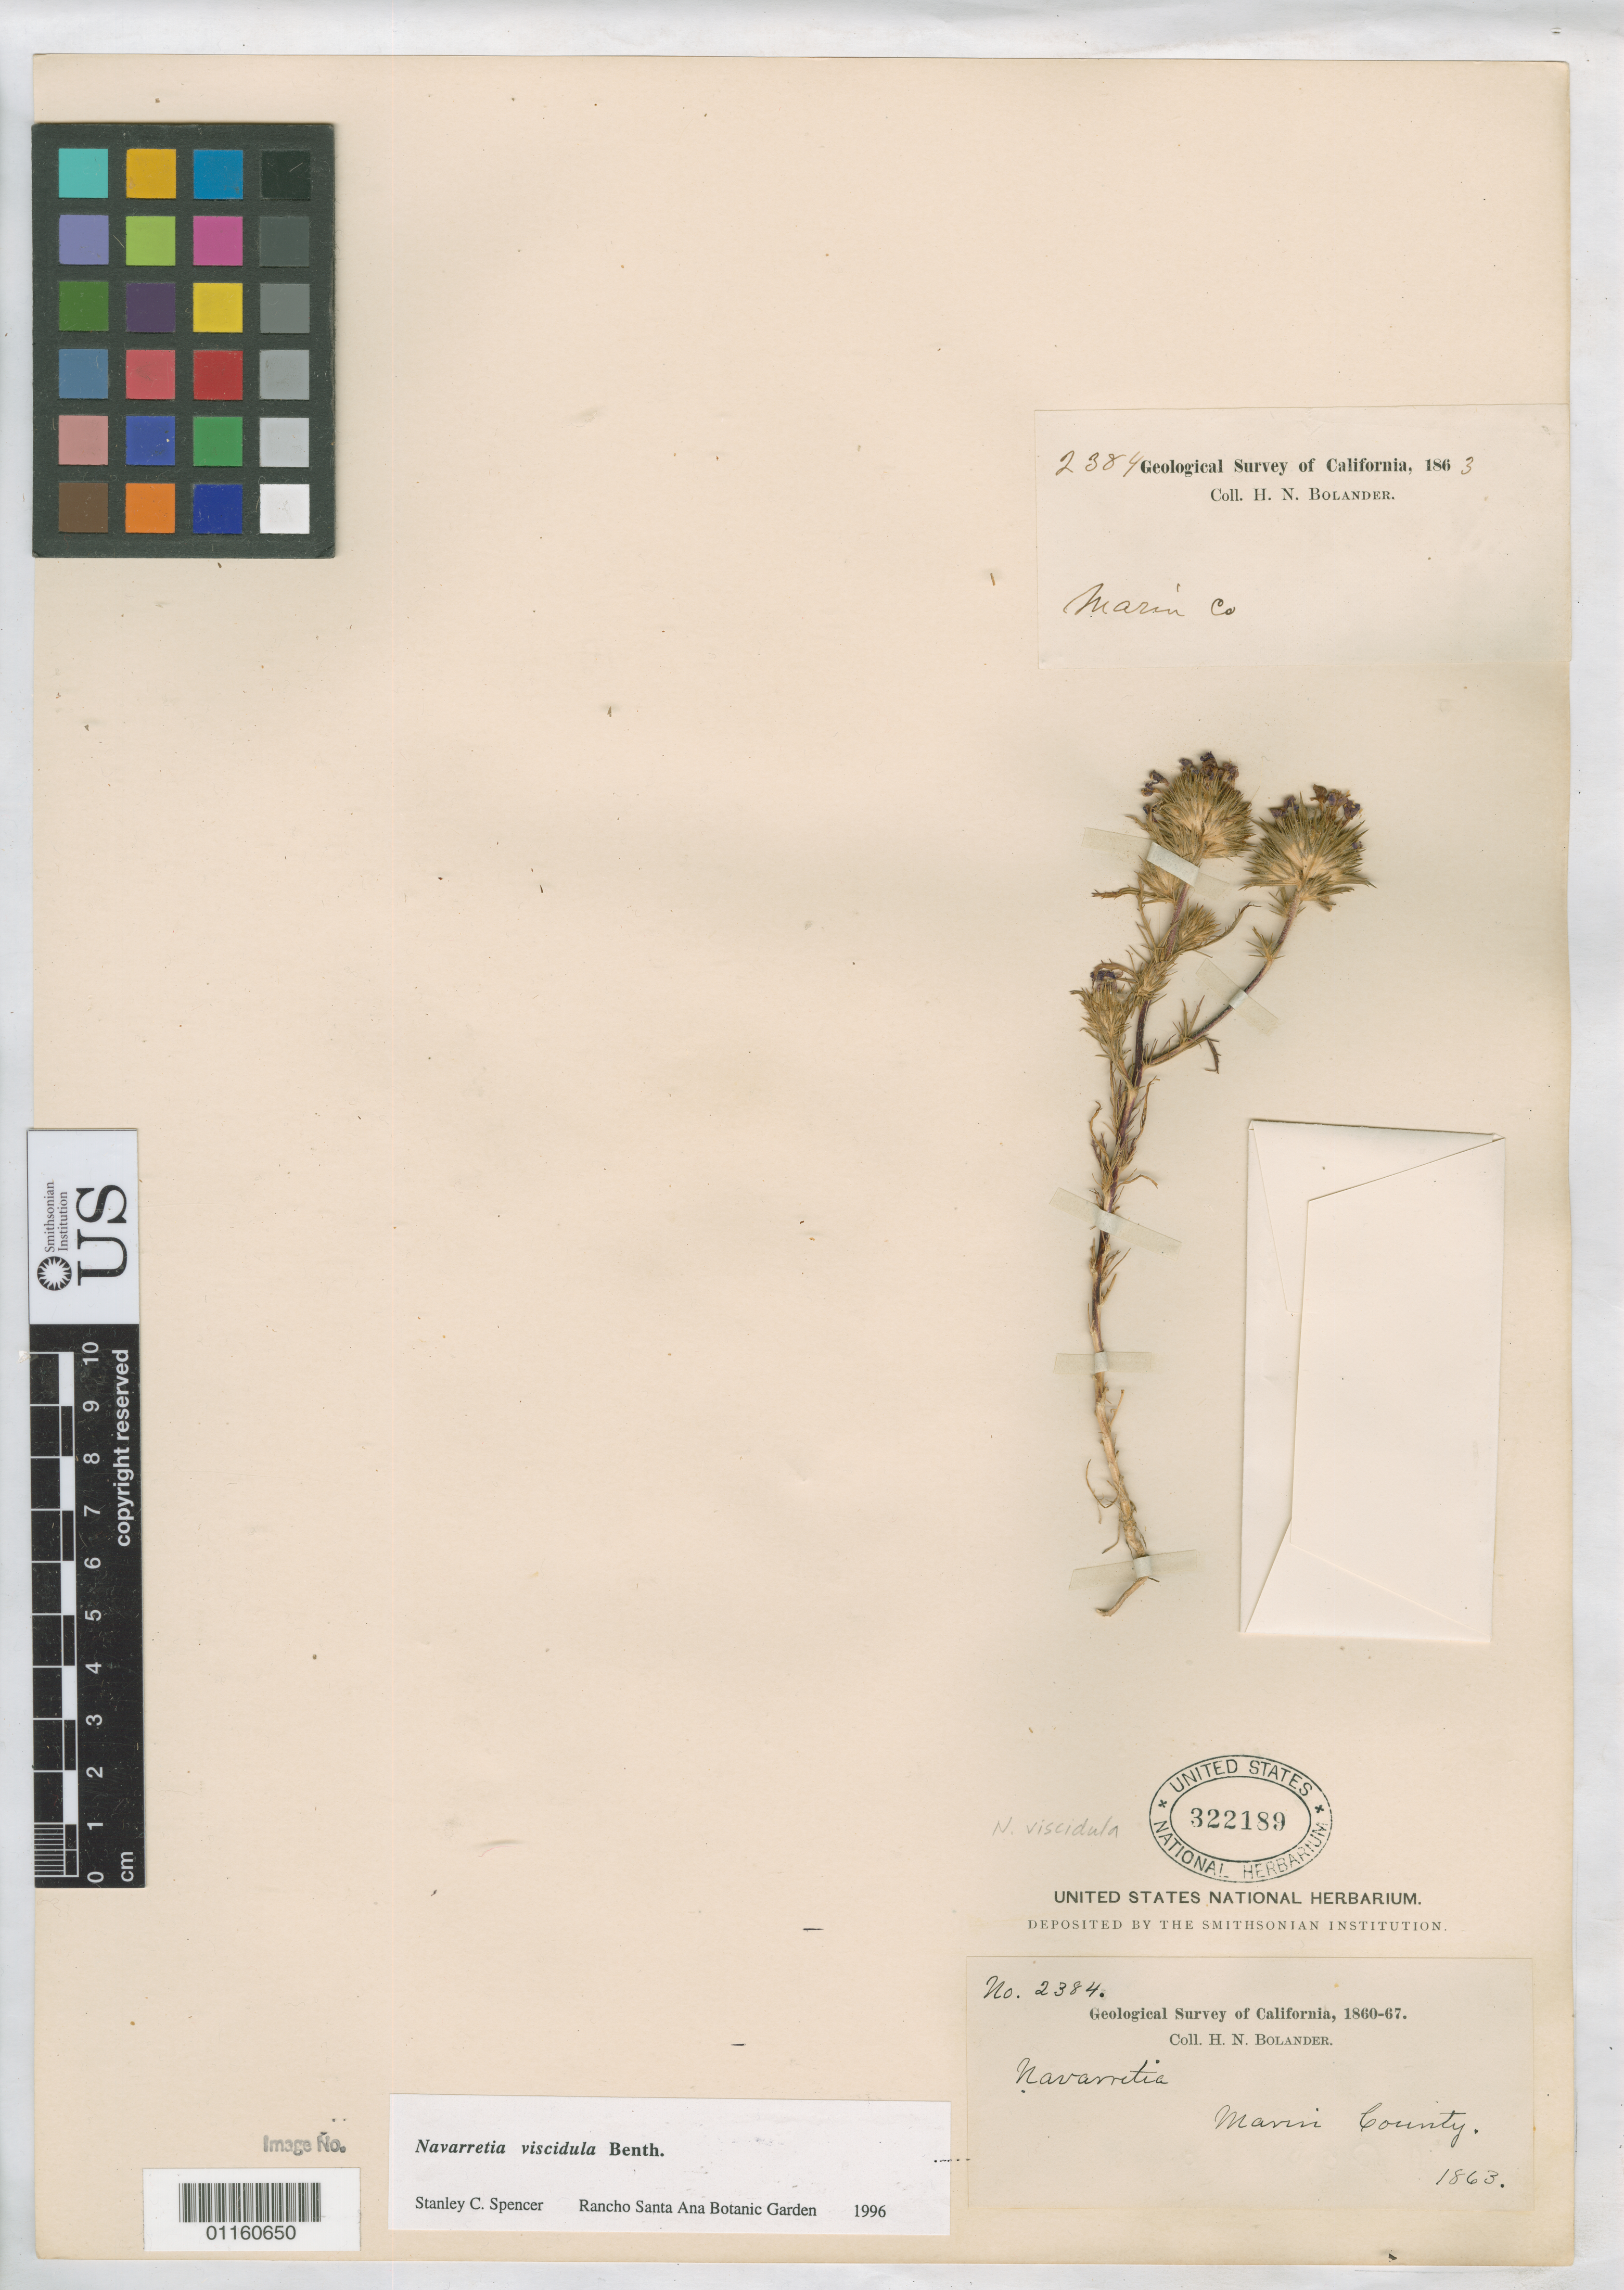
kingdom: Plantae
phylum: Tracheophyta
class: Magnoliopsida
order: Ericales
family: Polemoniaceae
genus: Navarretia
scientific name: Navarretia viscidula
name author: Benth.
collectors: H. Bolander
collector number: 2384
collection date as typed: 1863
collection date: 1863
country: United States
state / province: California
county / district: Marin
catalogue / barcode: US 322189